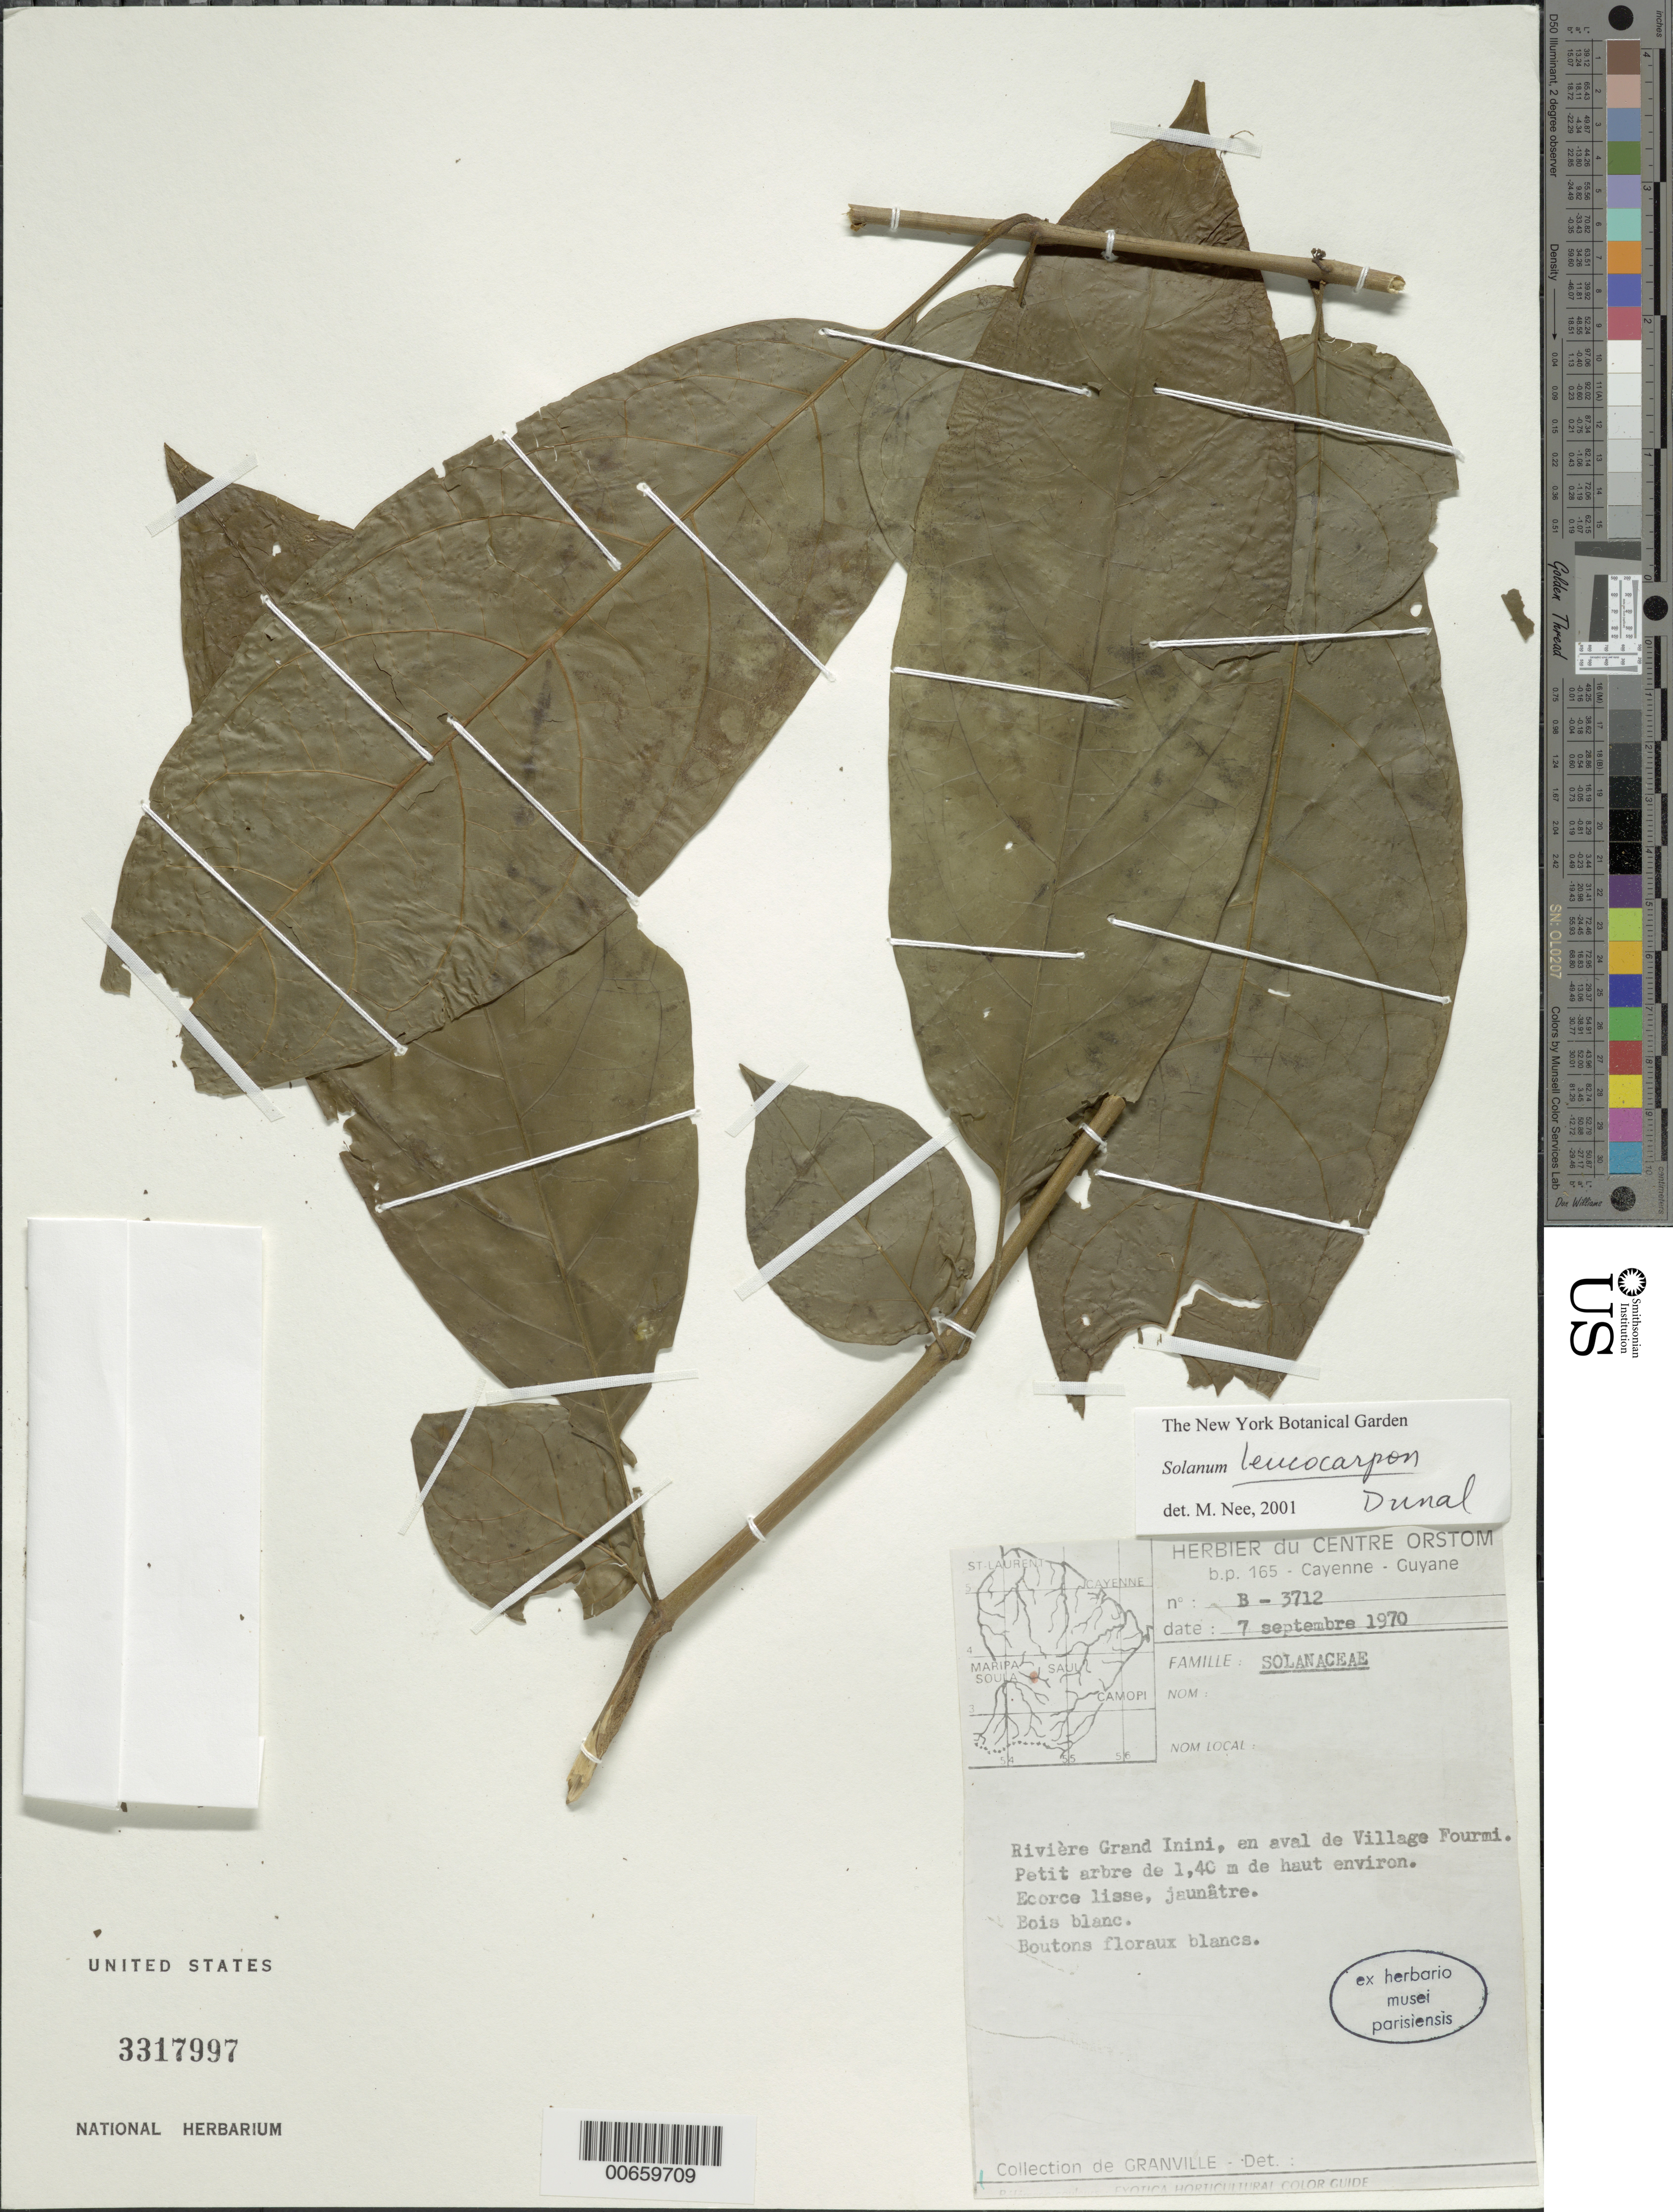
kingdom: Plantae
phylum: Tracheophyta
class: Magnoliopsida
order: Solanales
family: Solanaceae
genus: Solanum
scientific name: Solanum leucocarpon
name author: Dunal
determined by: Nee, Michael H.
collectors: J.-J. de Granville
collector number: B 3712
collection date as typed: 9 Sep 1970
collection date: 1970-09-09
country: French Guiana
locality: Rivière Grand Inini en aval et en amont de Dégrad Fourmi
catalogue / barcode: US 3317997